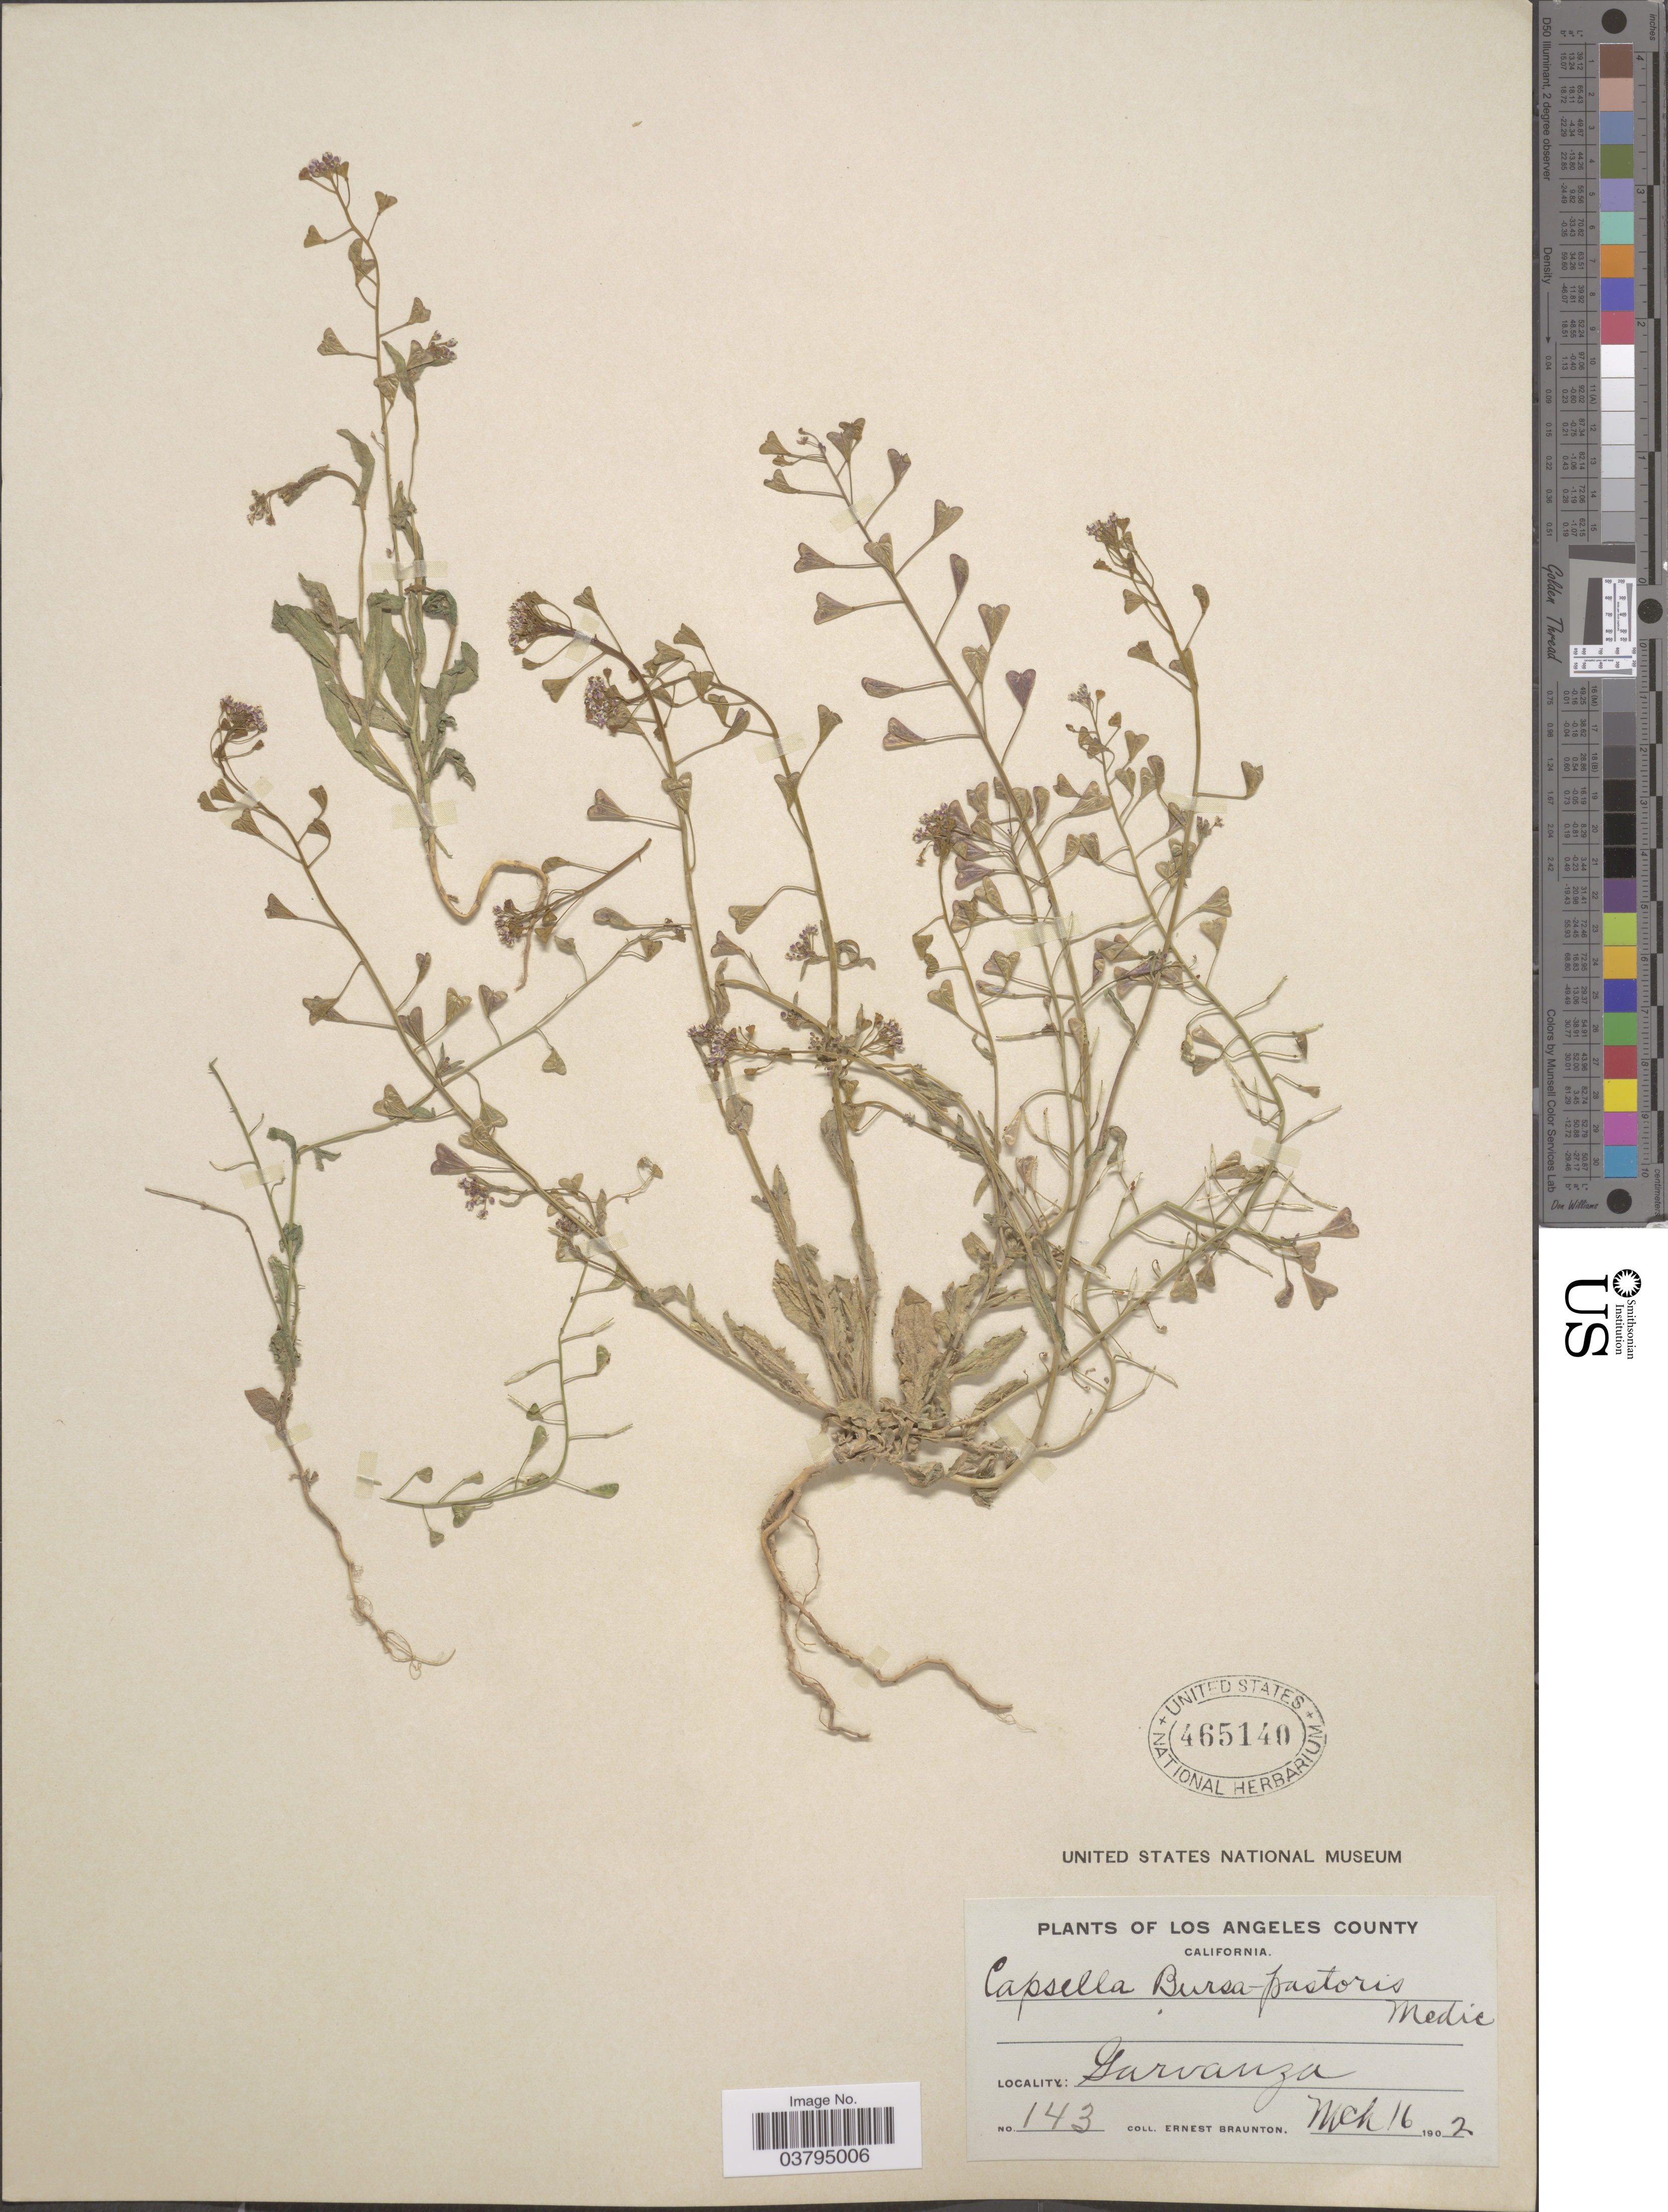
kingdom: Plantae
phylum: Tracheophyta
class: Magnoliopsida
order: Brassicales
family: Brassicaceae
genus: Capsella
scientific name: Capsella bursa-pastoris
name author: (L.) Medik.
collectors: E. Braunton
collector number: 143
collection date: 1902-03-16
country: United States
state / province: California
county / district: Los Angeles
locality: Los Angeles County. Garvanza.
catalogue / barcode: US 465140